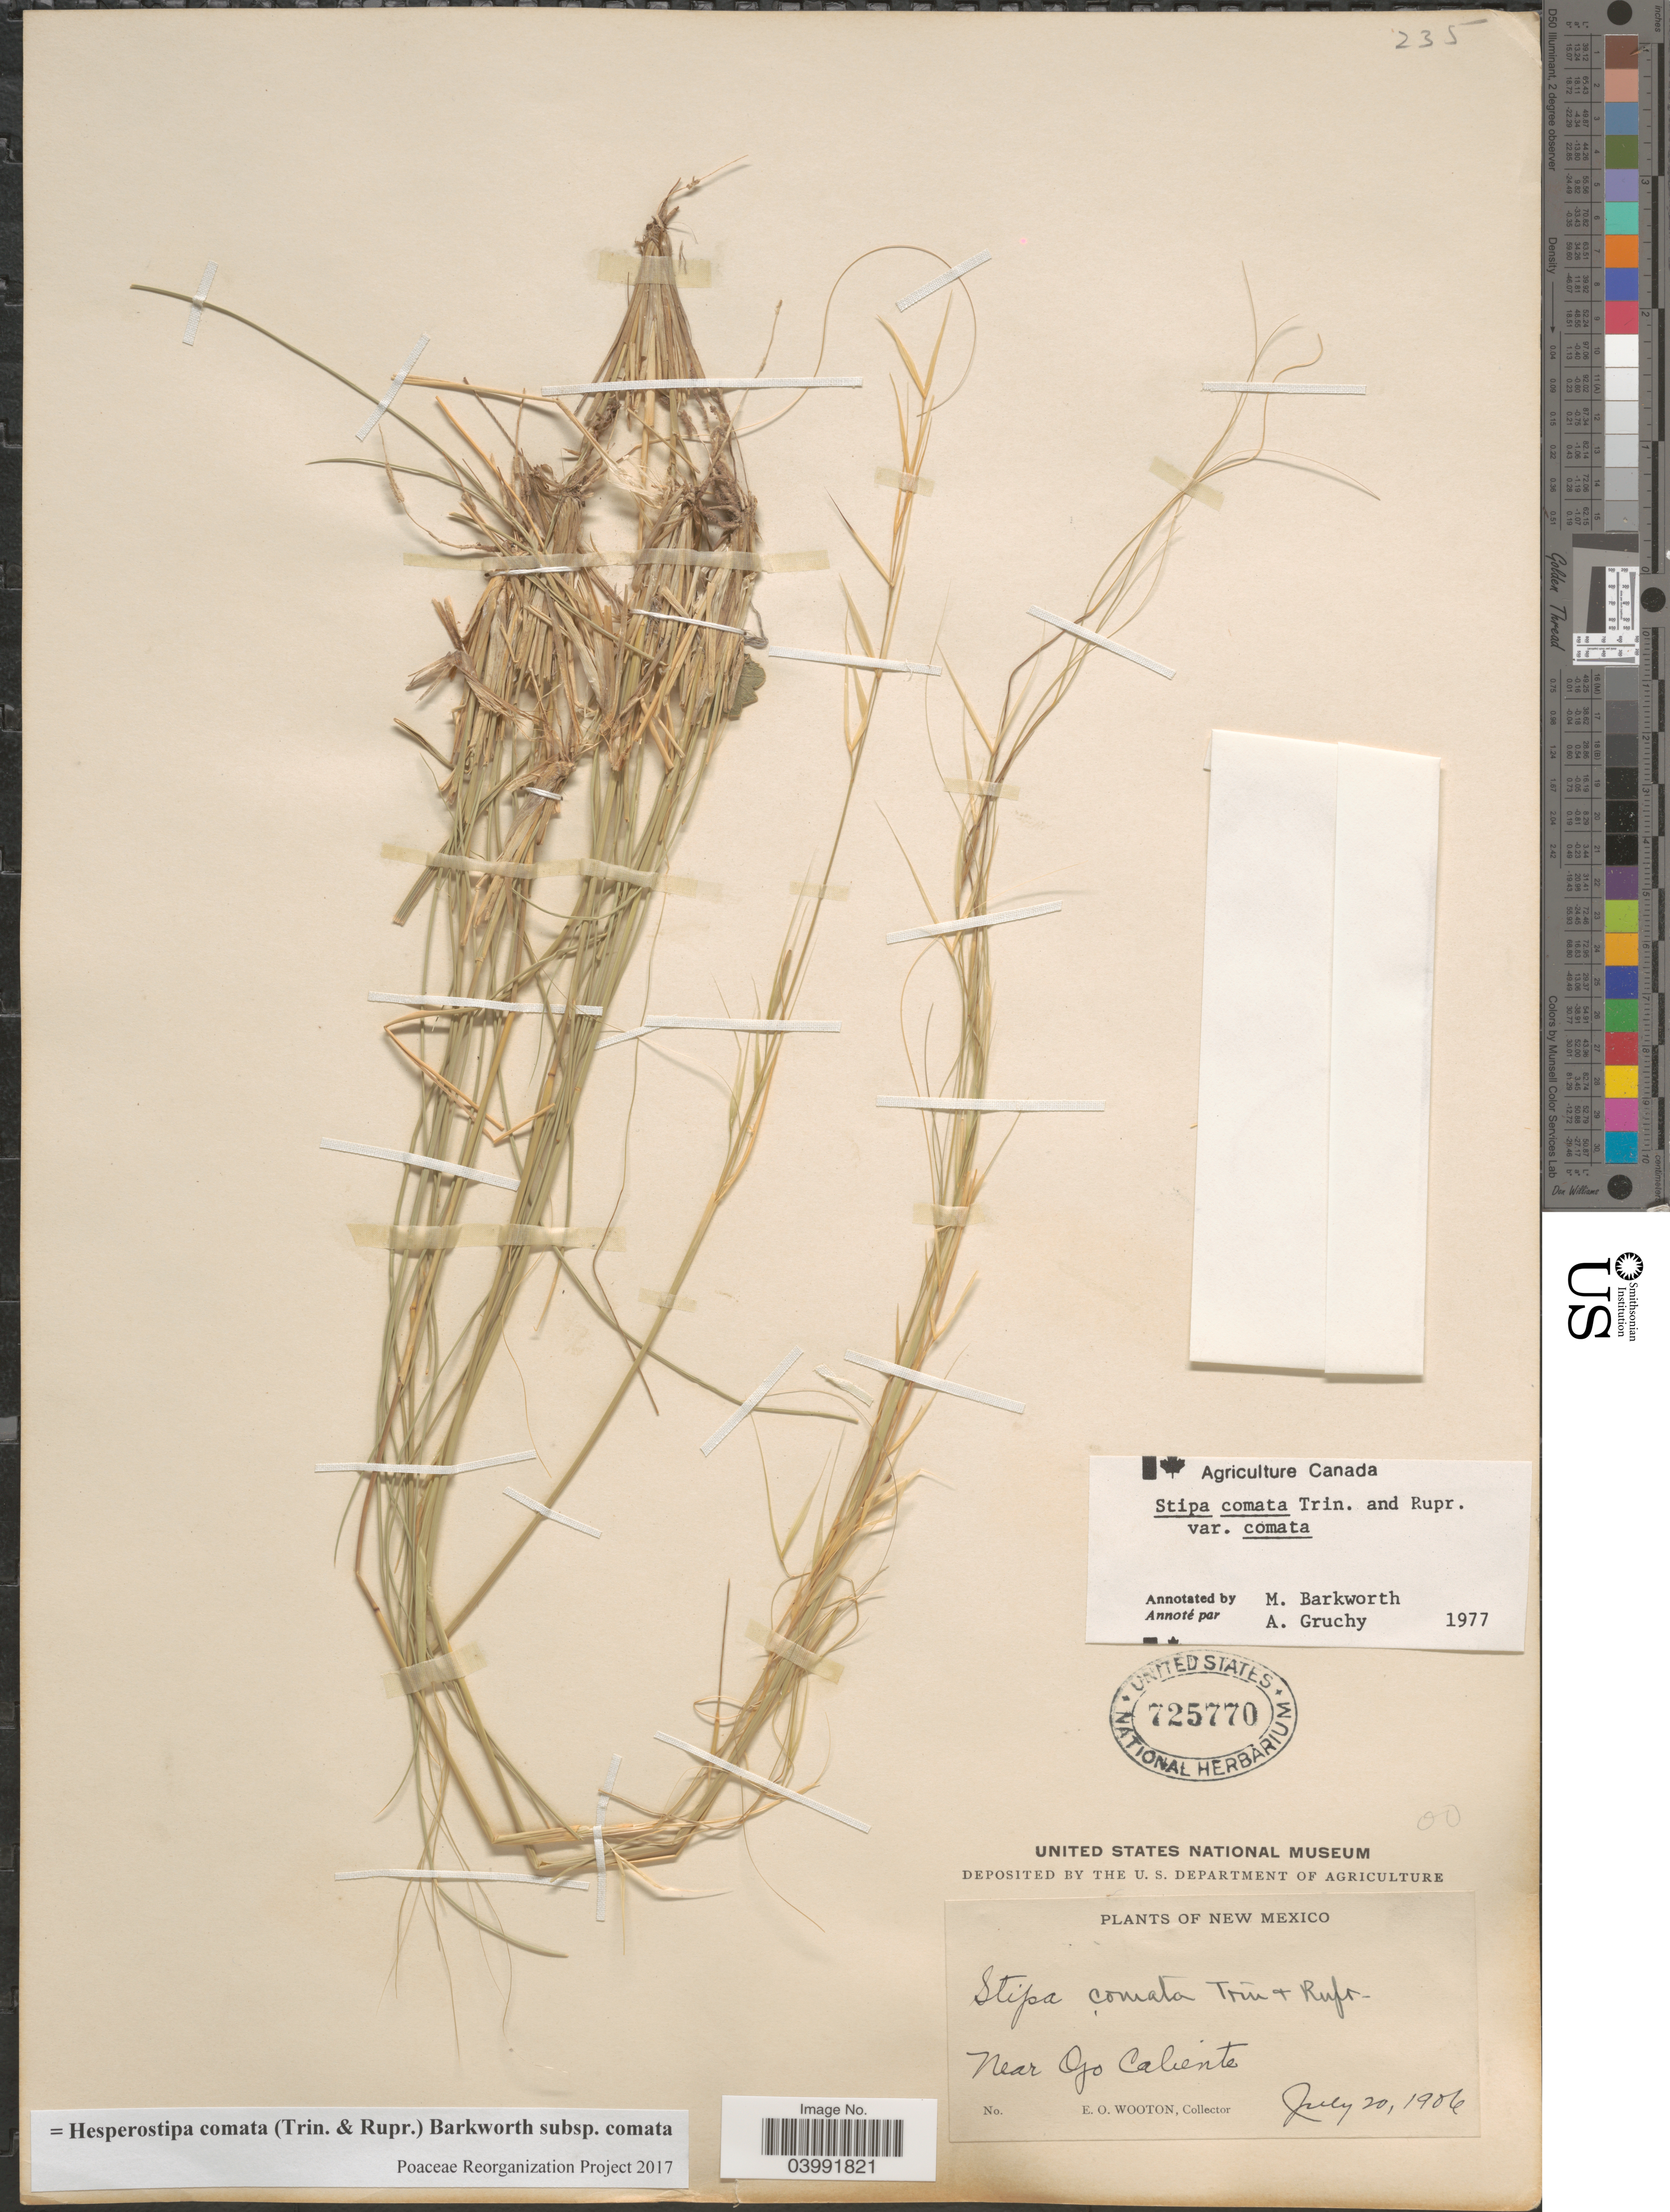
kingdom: Plantae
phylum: Tracheophyta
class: Liliopsida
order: Poales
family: Poaceae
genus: Hesperostipa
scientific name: Hesperostipa comata subsp. comata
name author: (Trin. & Rupr.) Barkworth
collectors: E. O. Wooton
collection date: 1906-07-20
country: United States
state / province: New Mexico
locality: Near Ojo Caliente.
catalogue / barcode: US 725770